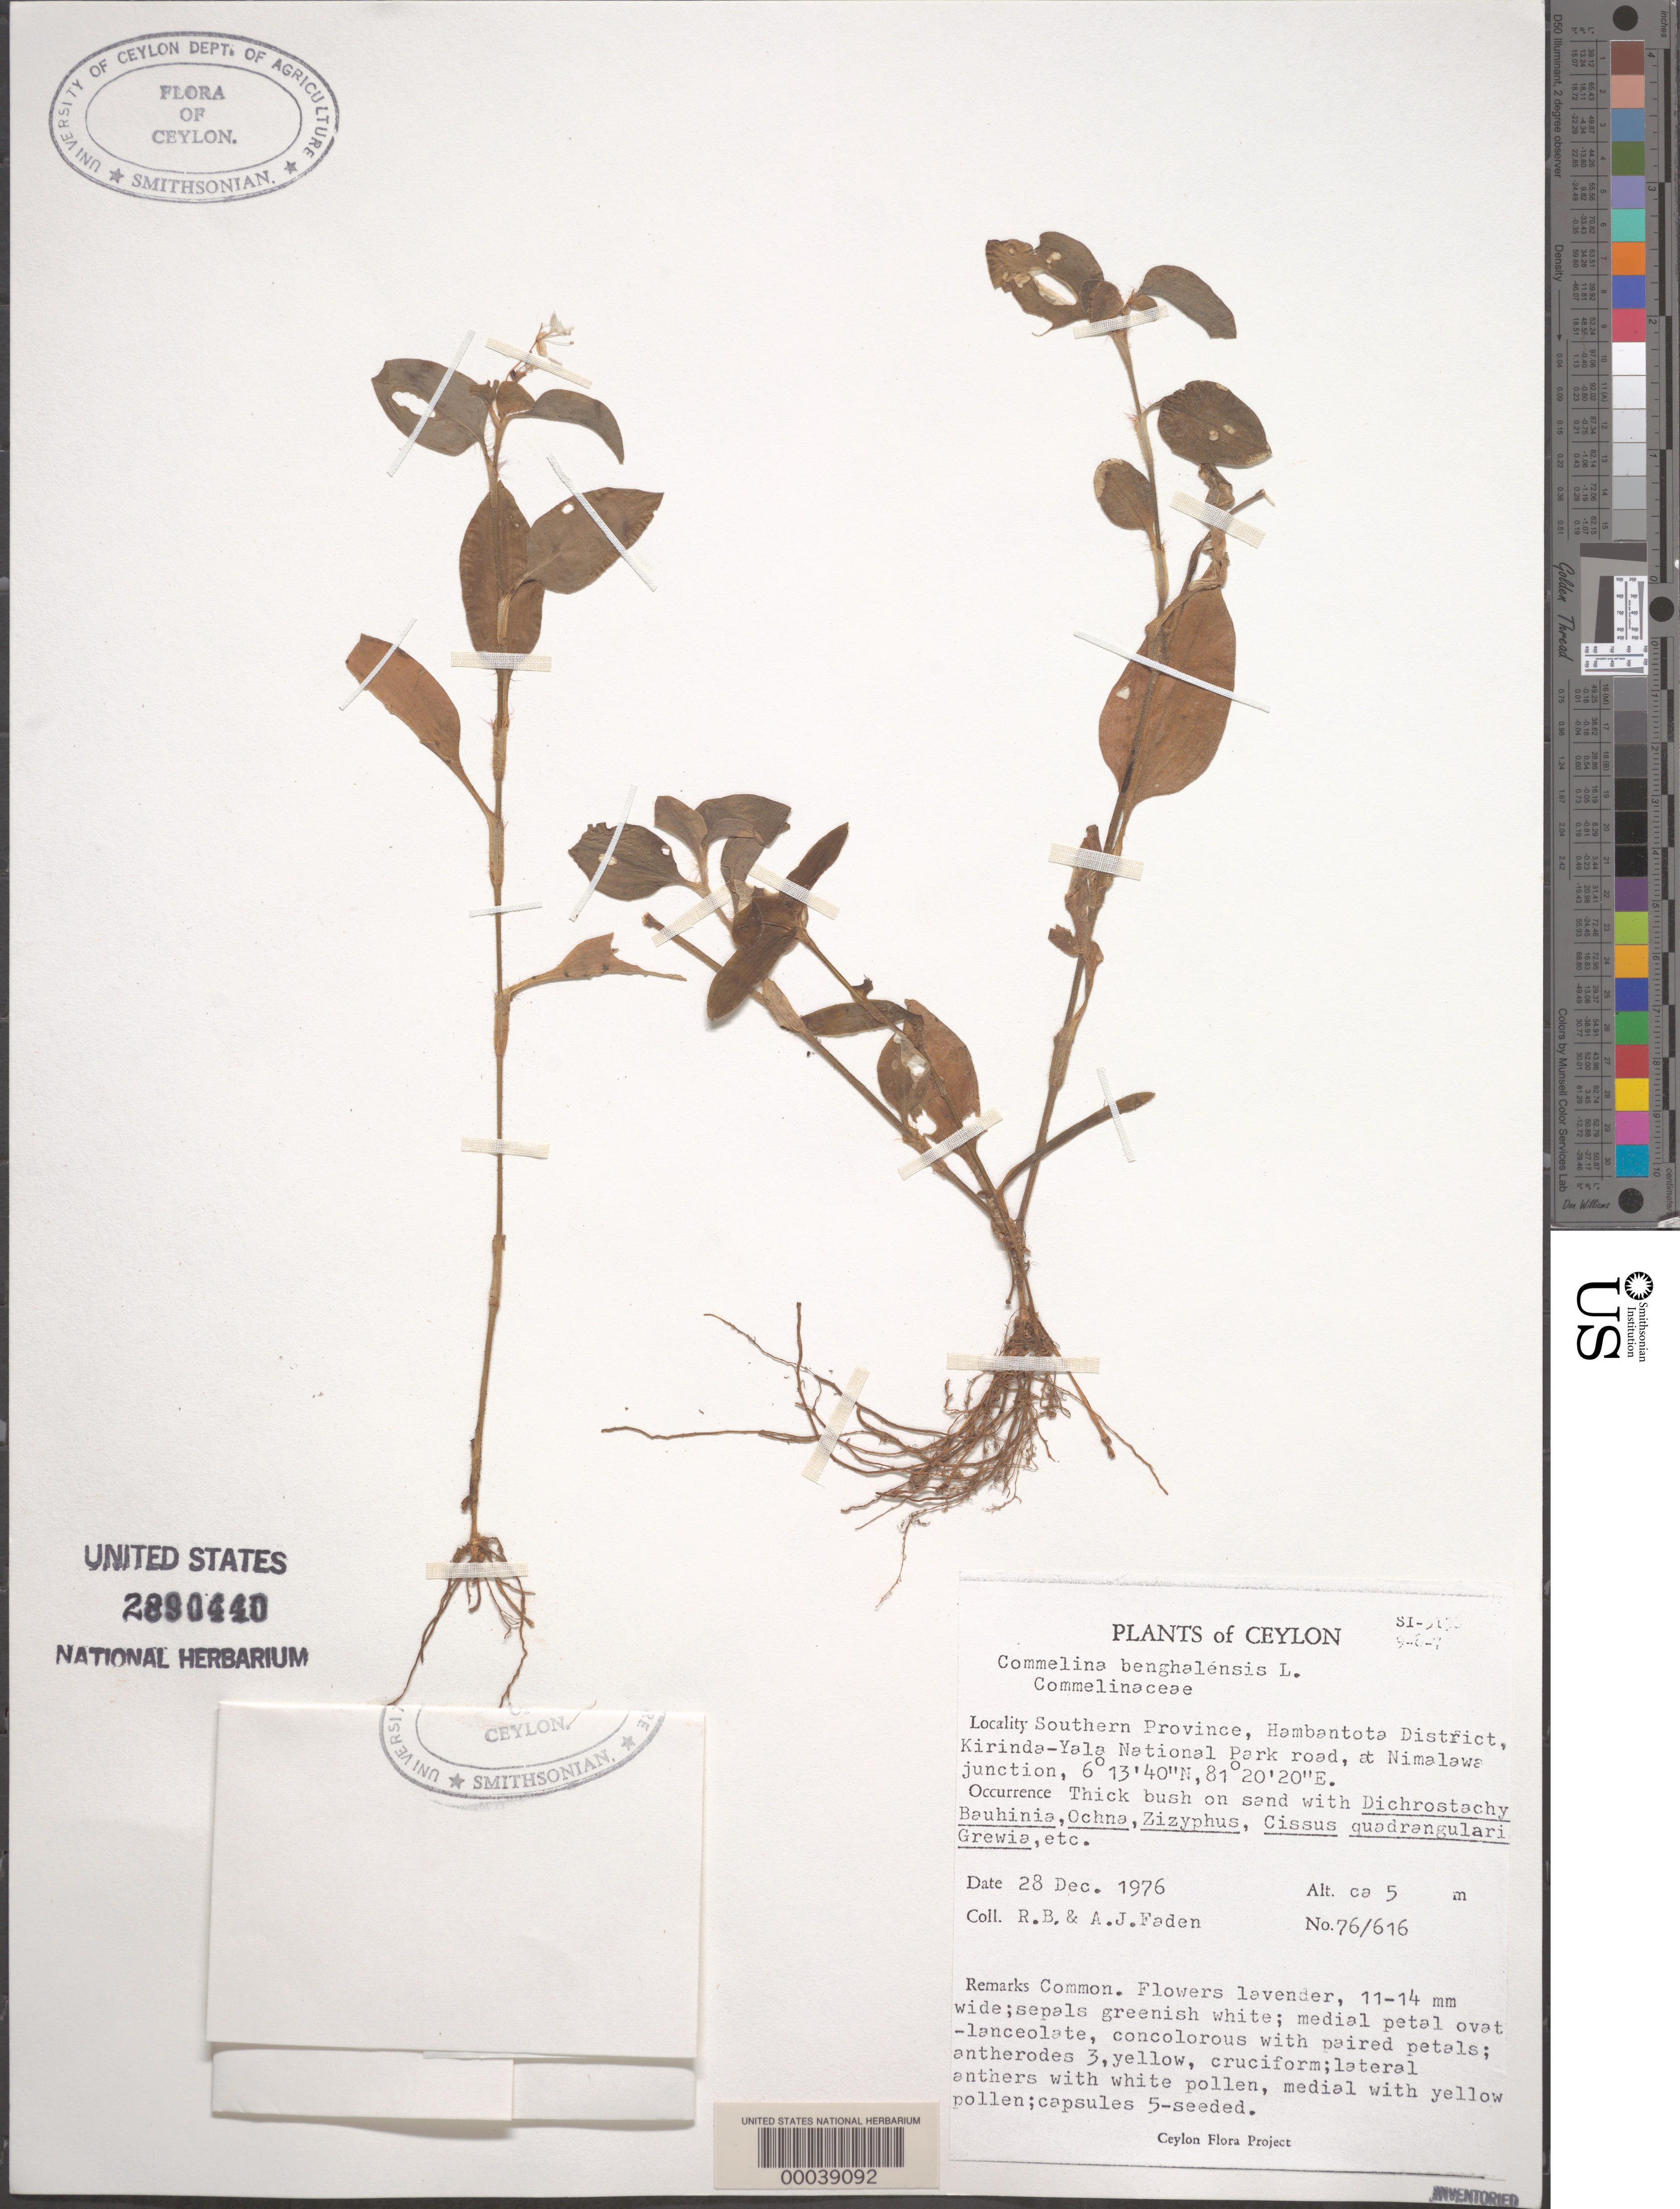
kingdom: Plantae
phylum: Tracheophyta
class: Liliopsida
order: Commelinales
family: Commelinaceae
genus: Commelina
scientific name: Commelina benghalensis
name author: L.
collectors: R. B. Faden & A. J. Faden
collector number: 76/616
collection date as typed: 28 Dec 1976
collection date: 1976-12-28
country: Sri Lanka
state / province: Southern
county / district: Hambantota Dist.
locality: Nimalawa junction, kirinda-yala national park road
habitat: Thick bush on sand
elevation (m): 5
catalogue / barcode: US 2890440